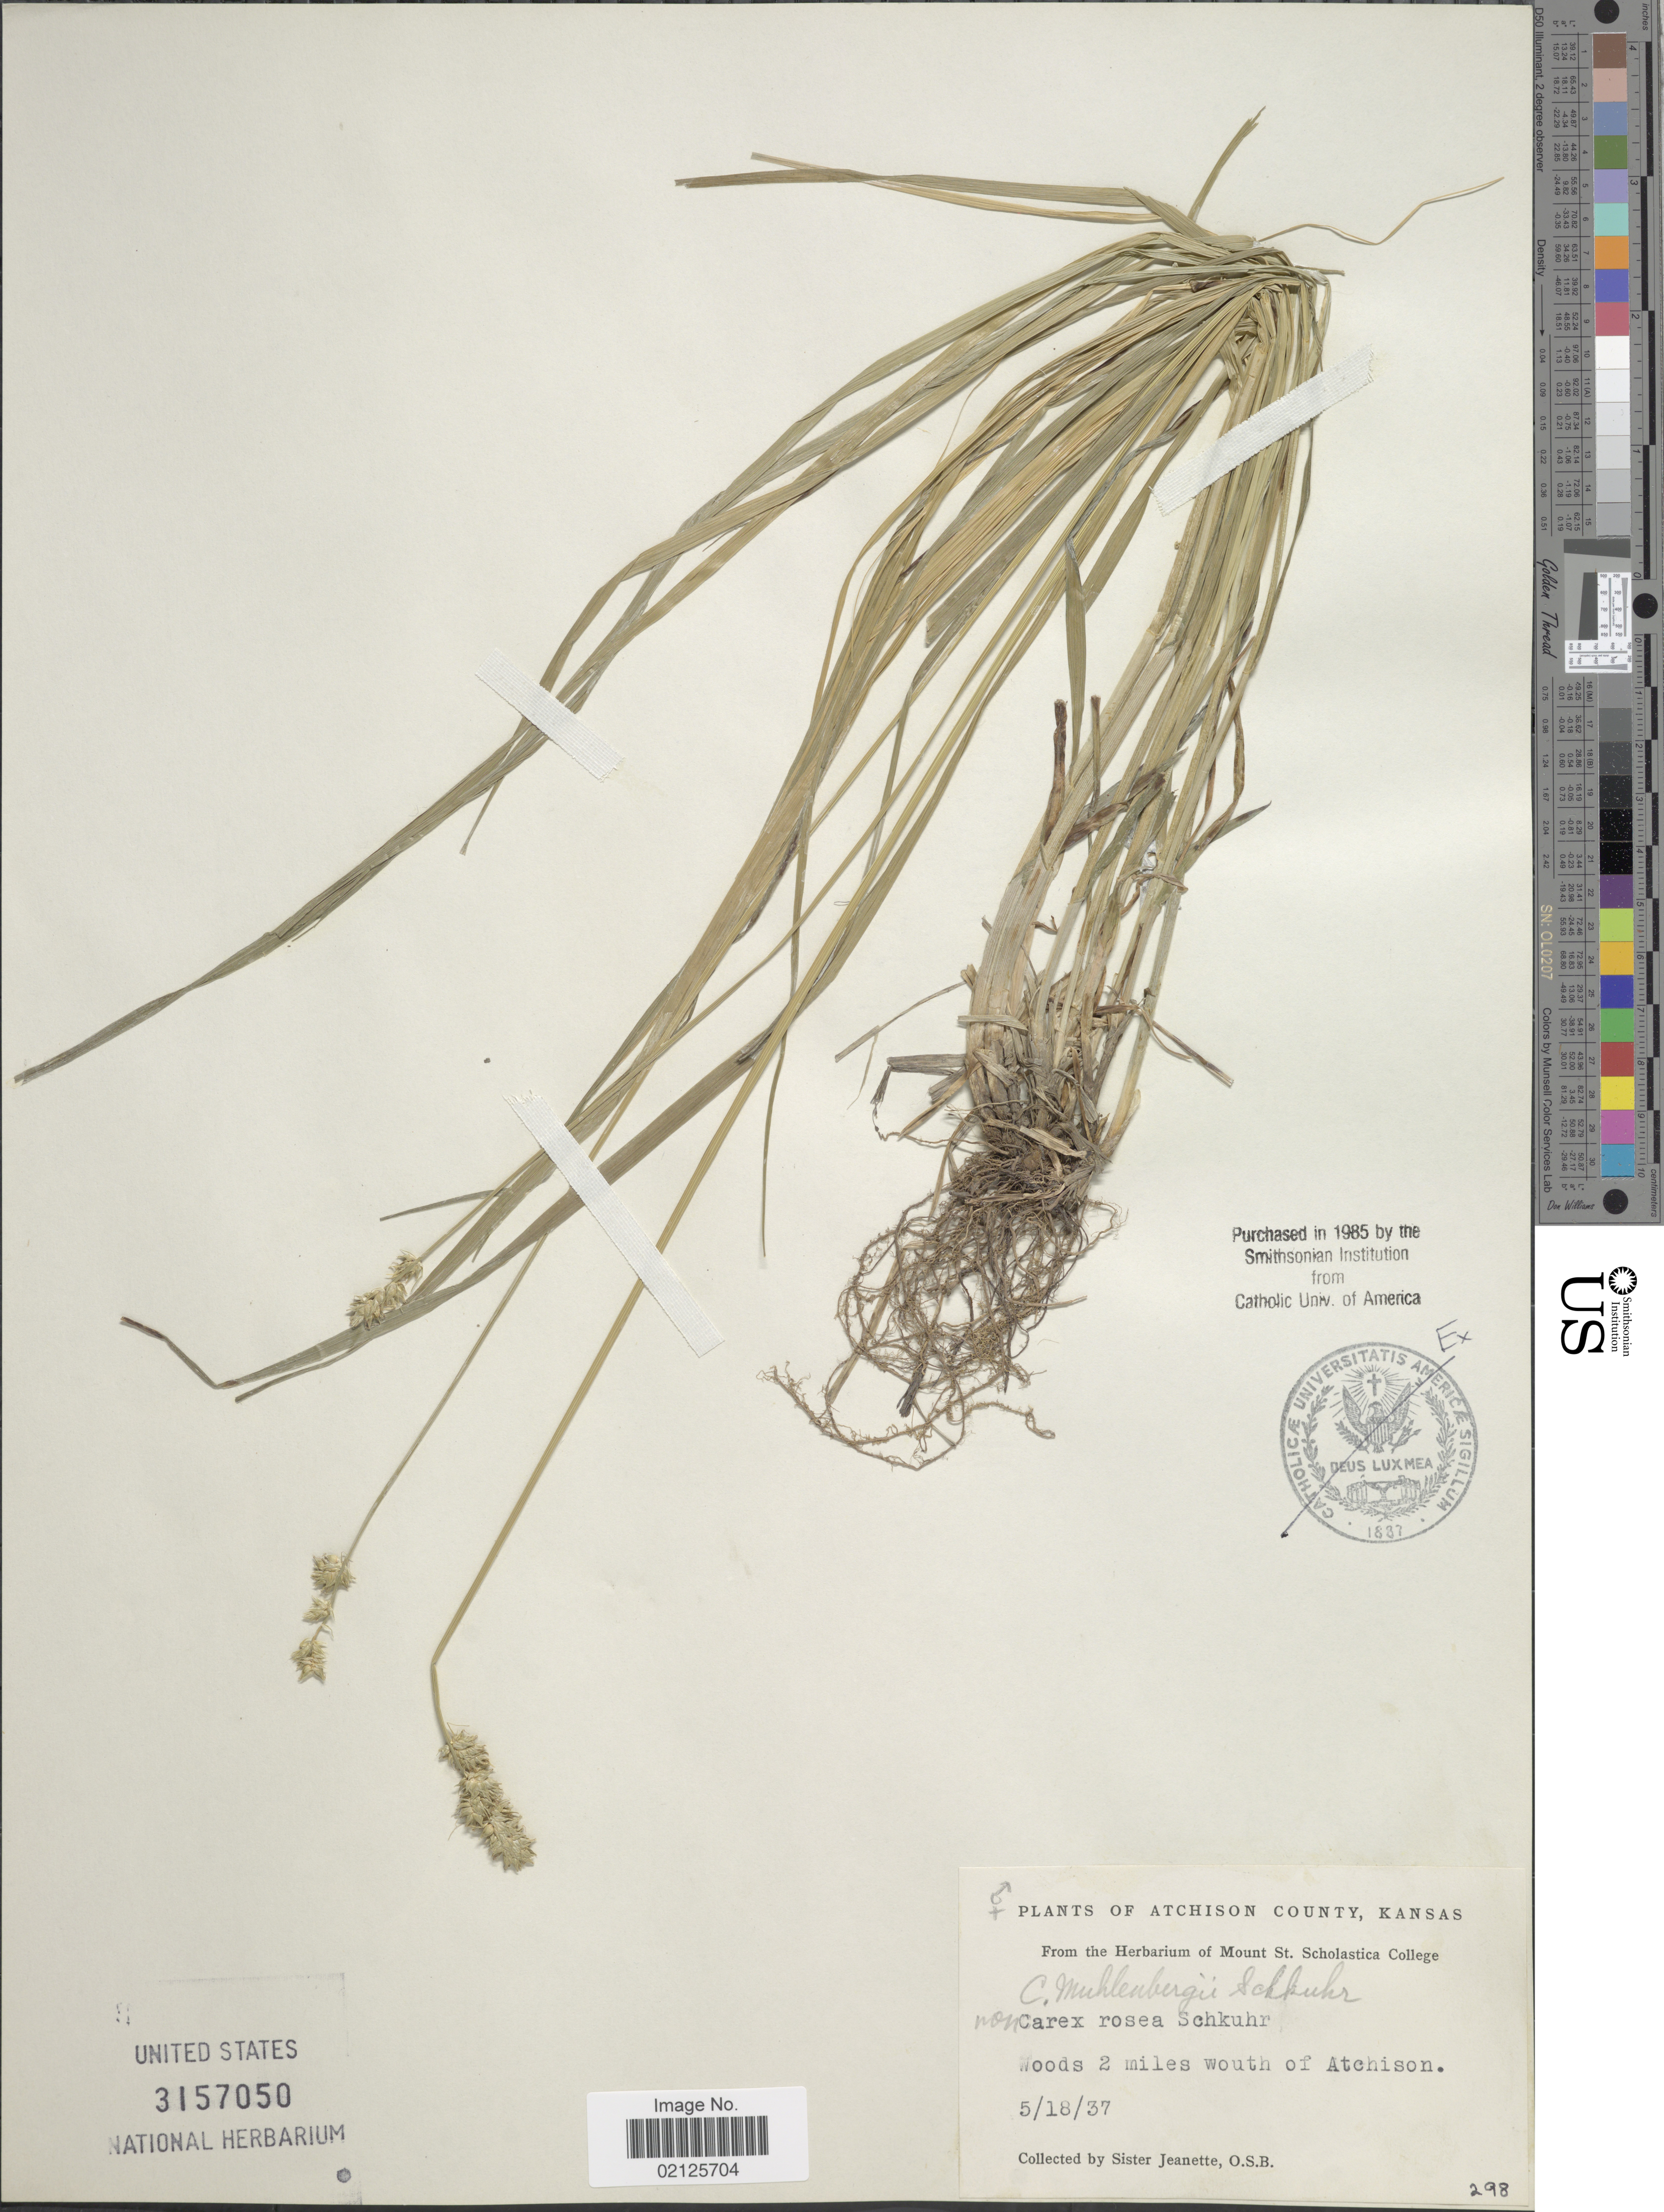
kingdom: Plantae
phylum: Tracheophyta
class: Liliopsida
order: Poales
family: Cyperaceae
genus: Carex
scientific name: Carex muehlenbergii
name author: Willd.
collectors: S. Jeanette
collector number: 298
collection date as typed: Transcribed d/m/y: 18/5/37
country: United States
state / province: Kansas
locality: Atchison County, Woods 2 miles wouth of Atchison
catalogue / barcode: US 3157050